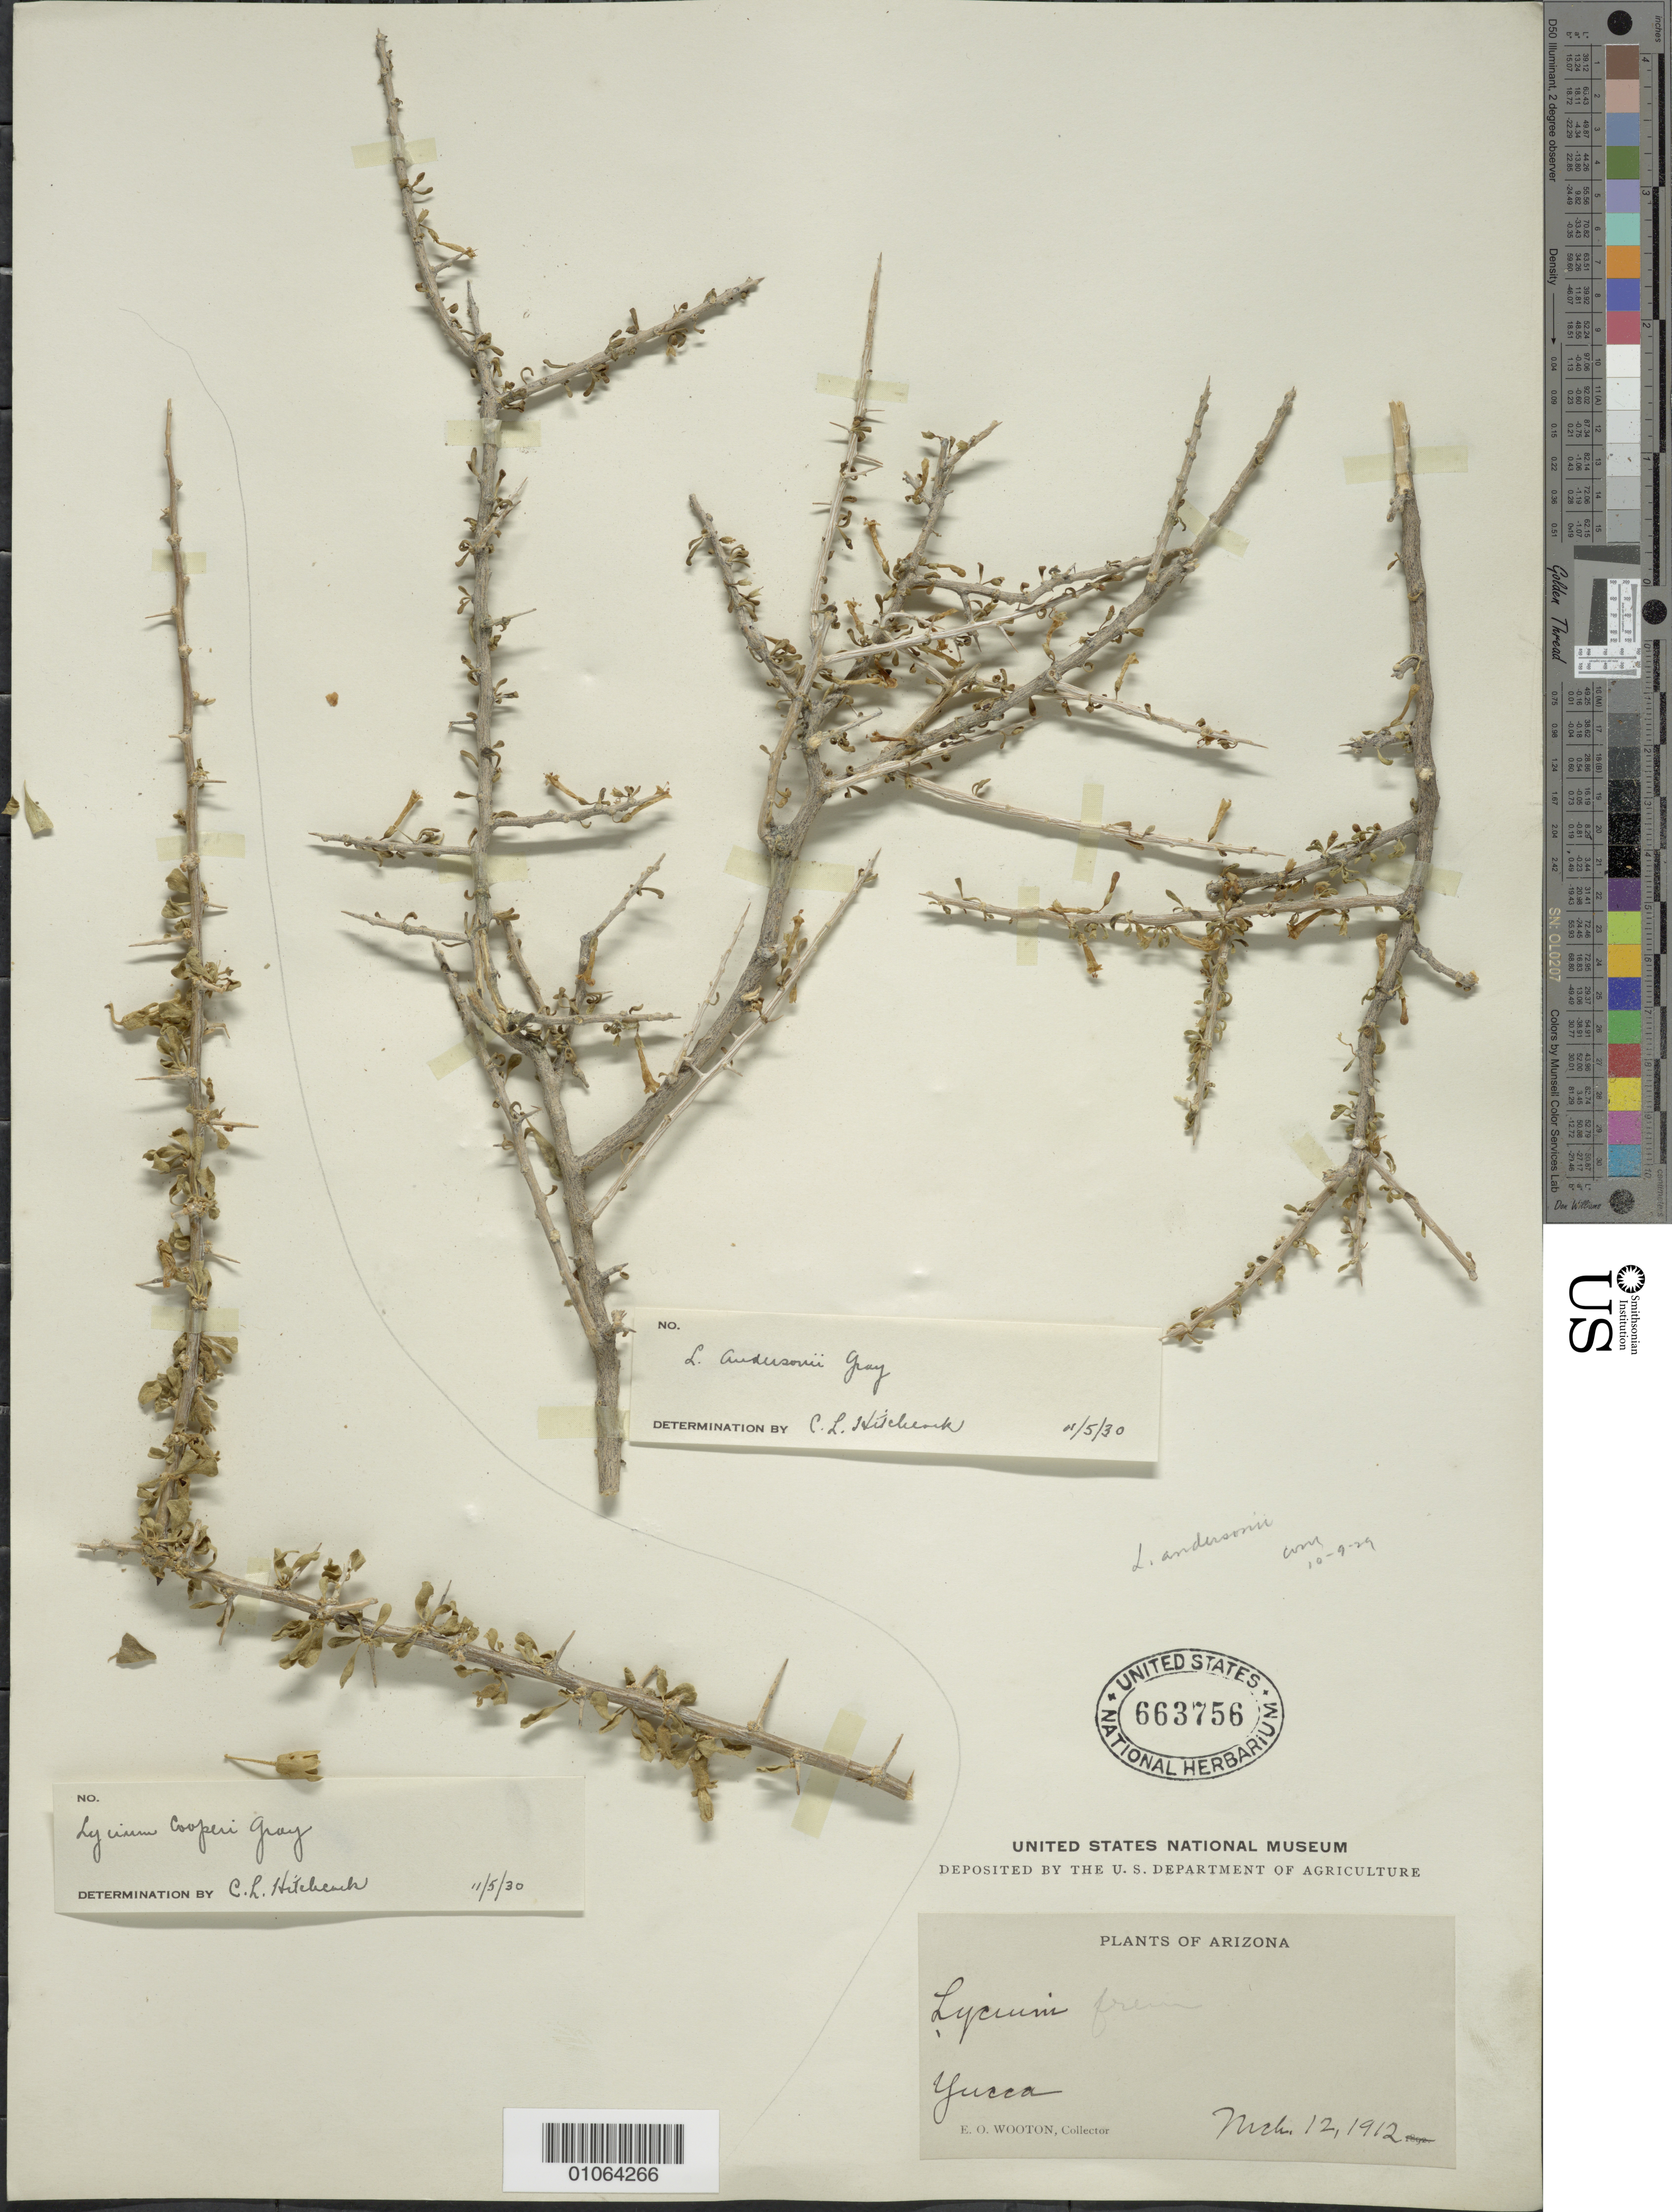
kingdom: Plantae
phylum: Tracheophyta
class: Magnoliopsida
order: Solanales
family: Solanaceae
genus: Lycium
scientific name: Lycium cooperi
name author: A. Gray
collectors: E. O. Wooton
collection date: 1912-03-12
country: United States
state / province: Arizona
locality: Yucca.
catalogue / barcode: US 663756